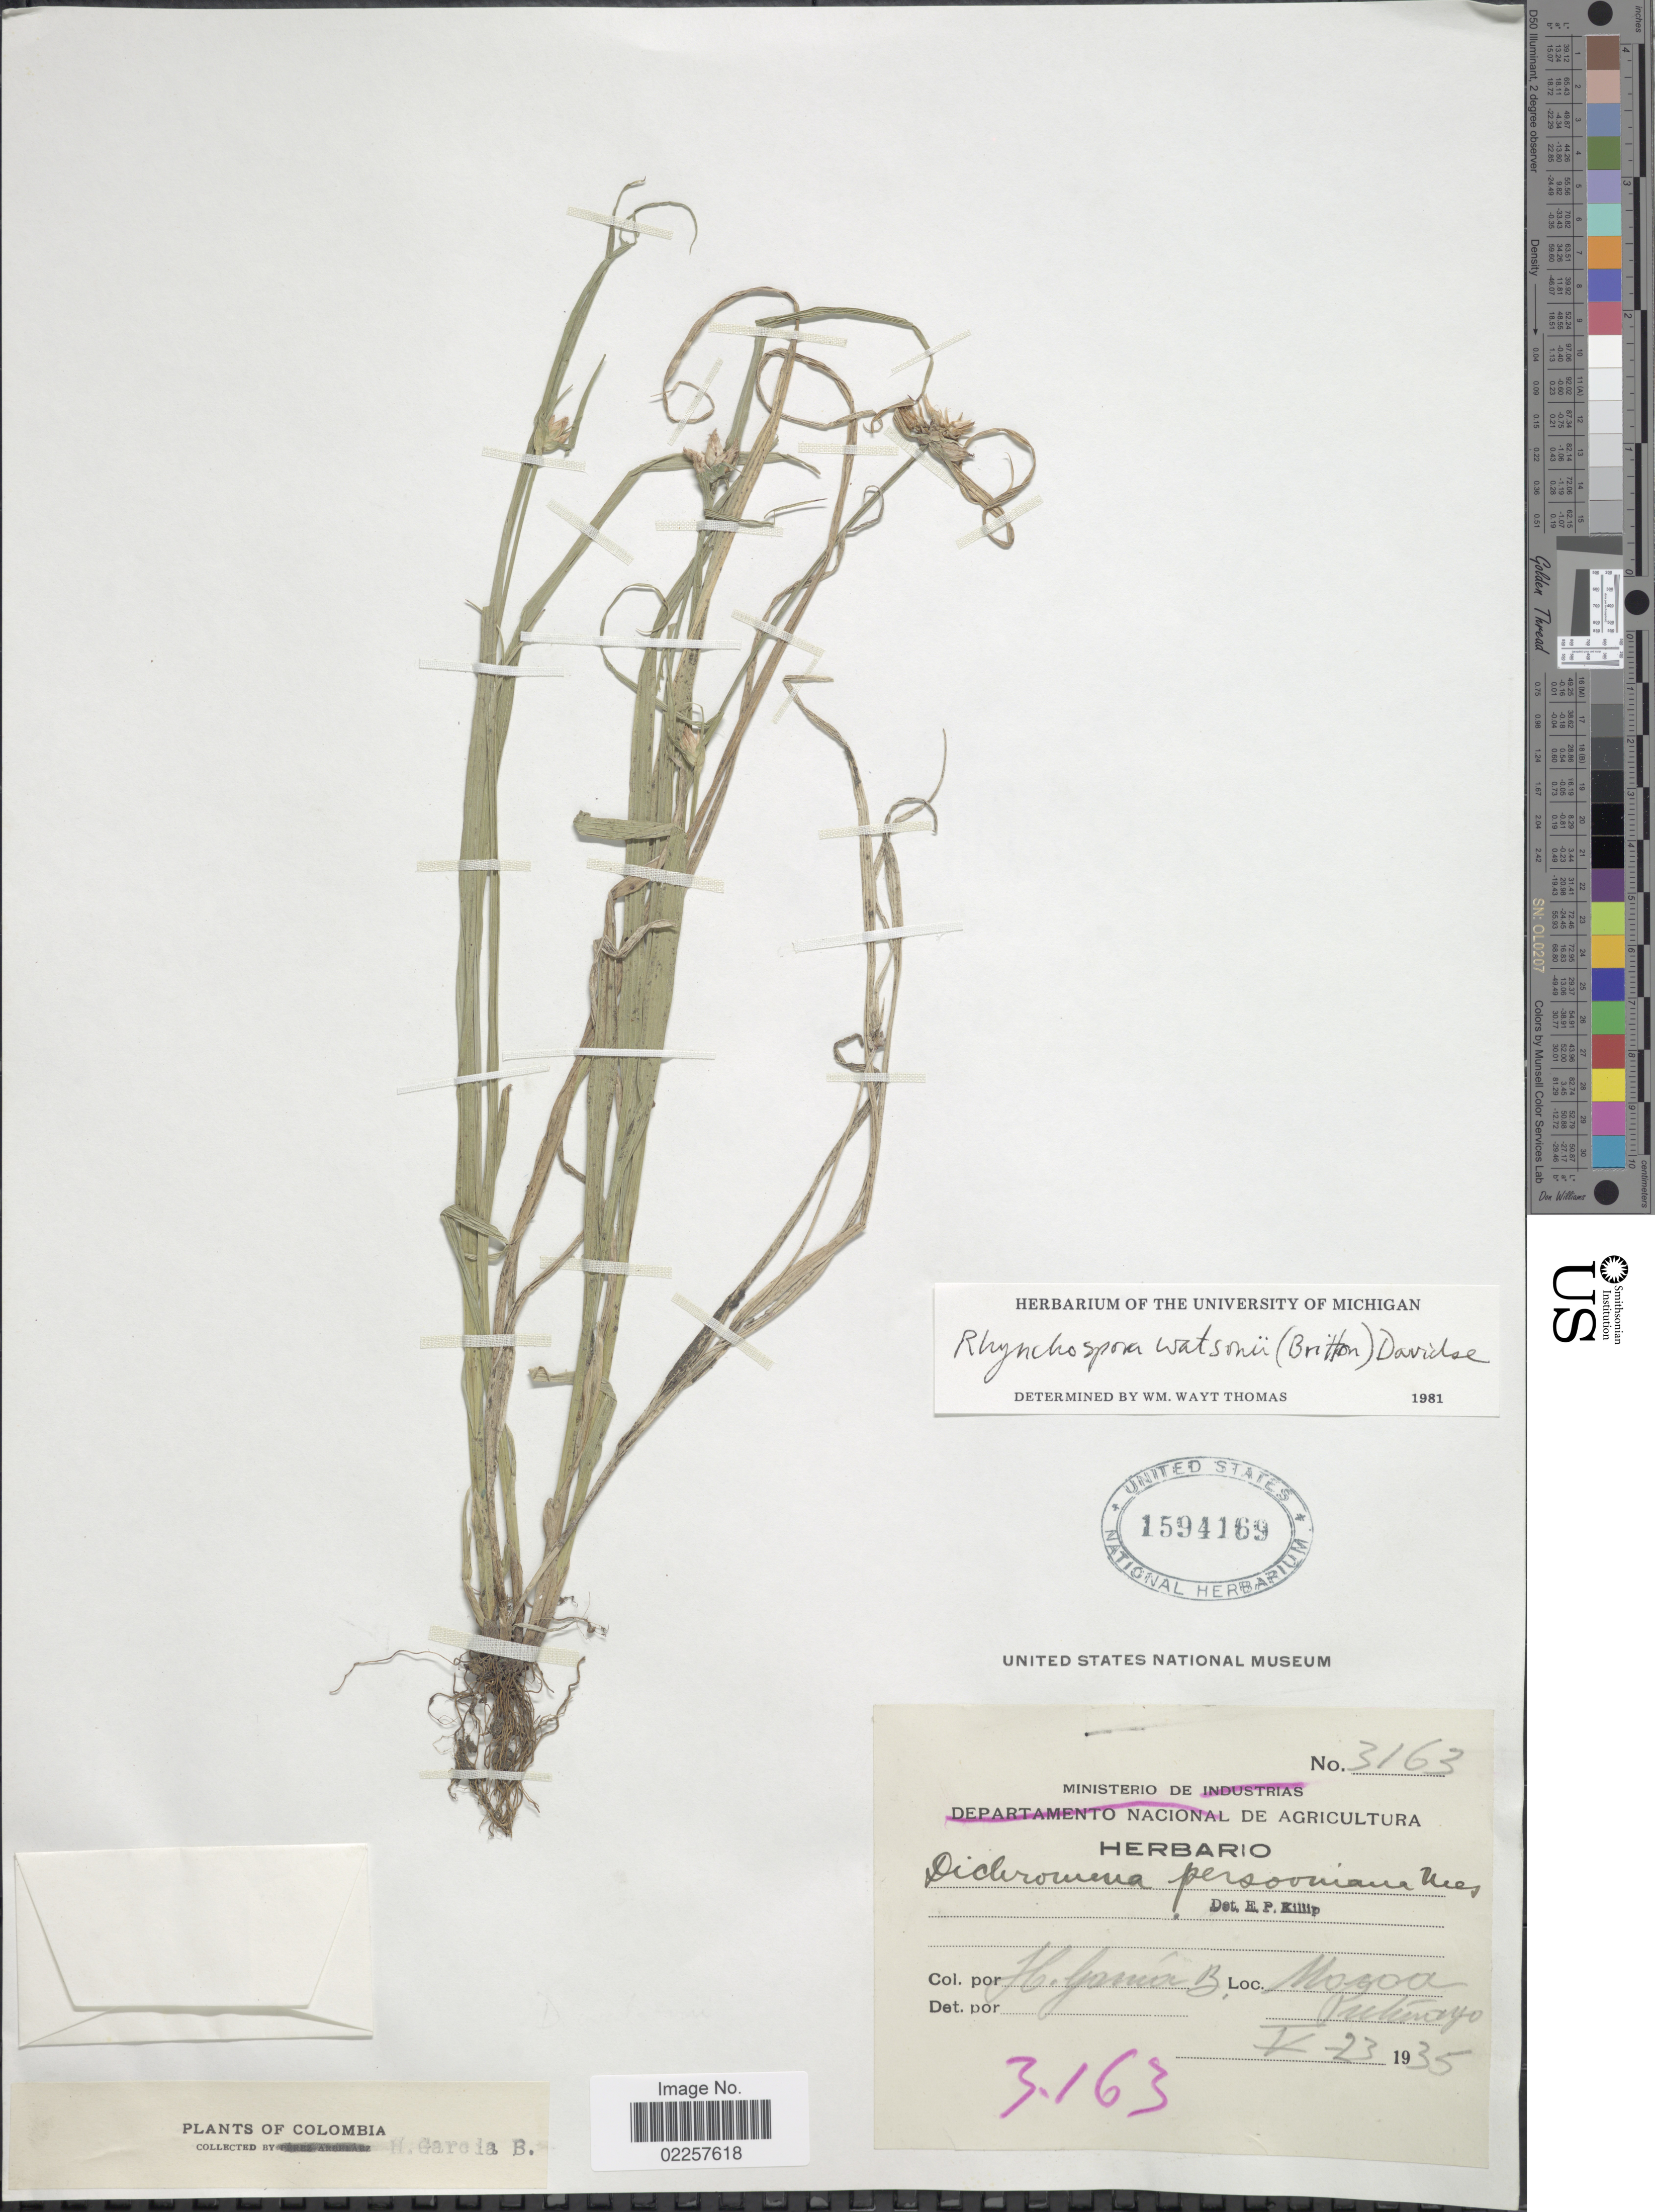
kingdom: Plantae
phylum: Tracheophyta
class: Liliopsida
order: Poales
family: Cyperaceae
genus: Rhynchospora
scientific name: Rhynchospora watsonii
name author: (Britton) Davidse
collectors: H. García Barriga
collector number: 3163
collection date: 1935-05-23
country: Colombia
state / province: Putumayo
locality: Mocoa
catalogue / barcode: US 1594169